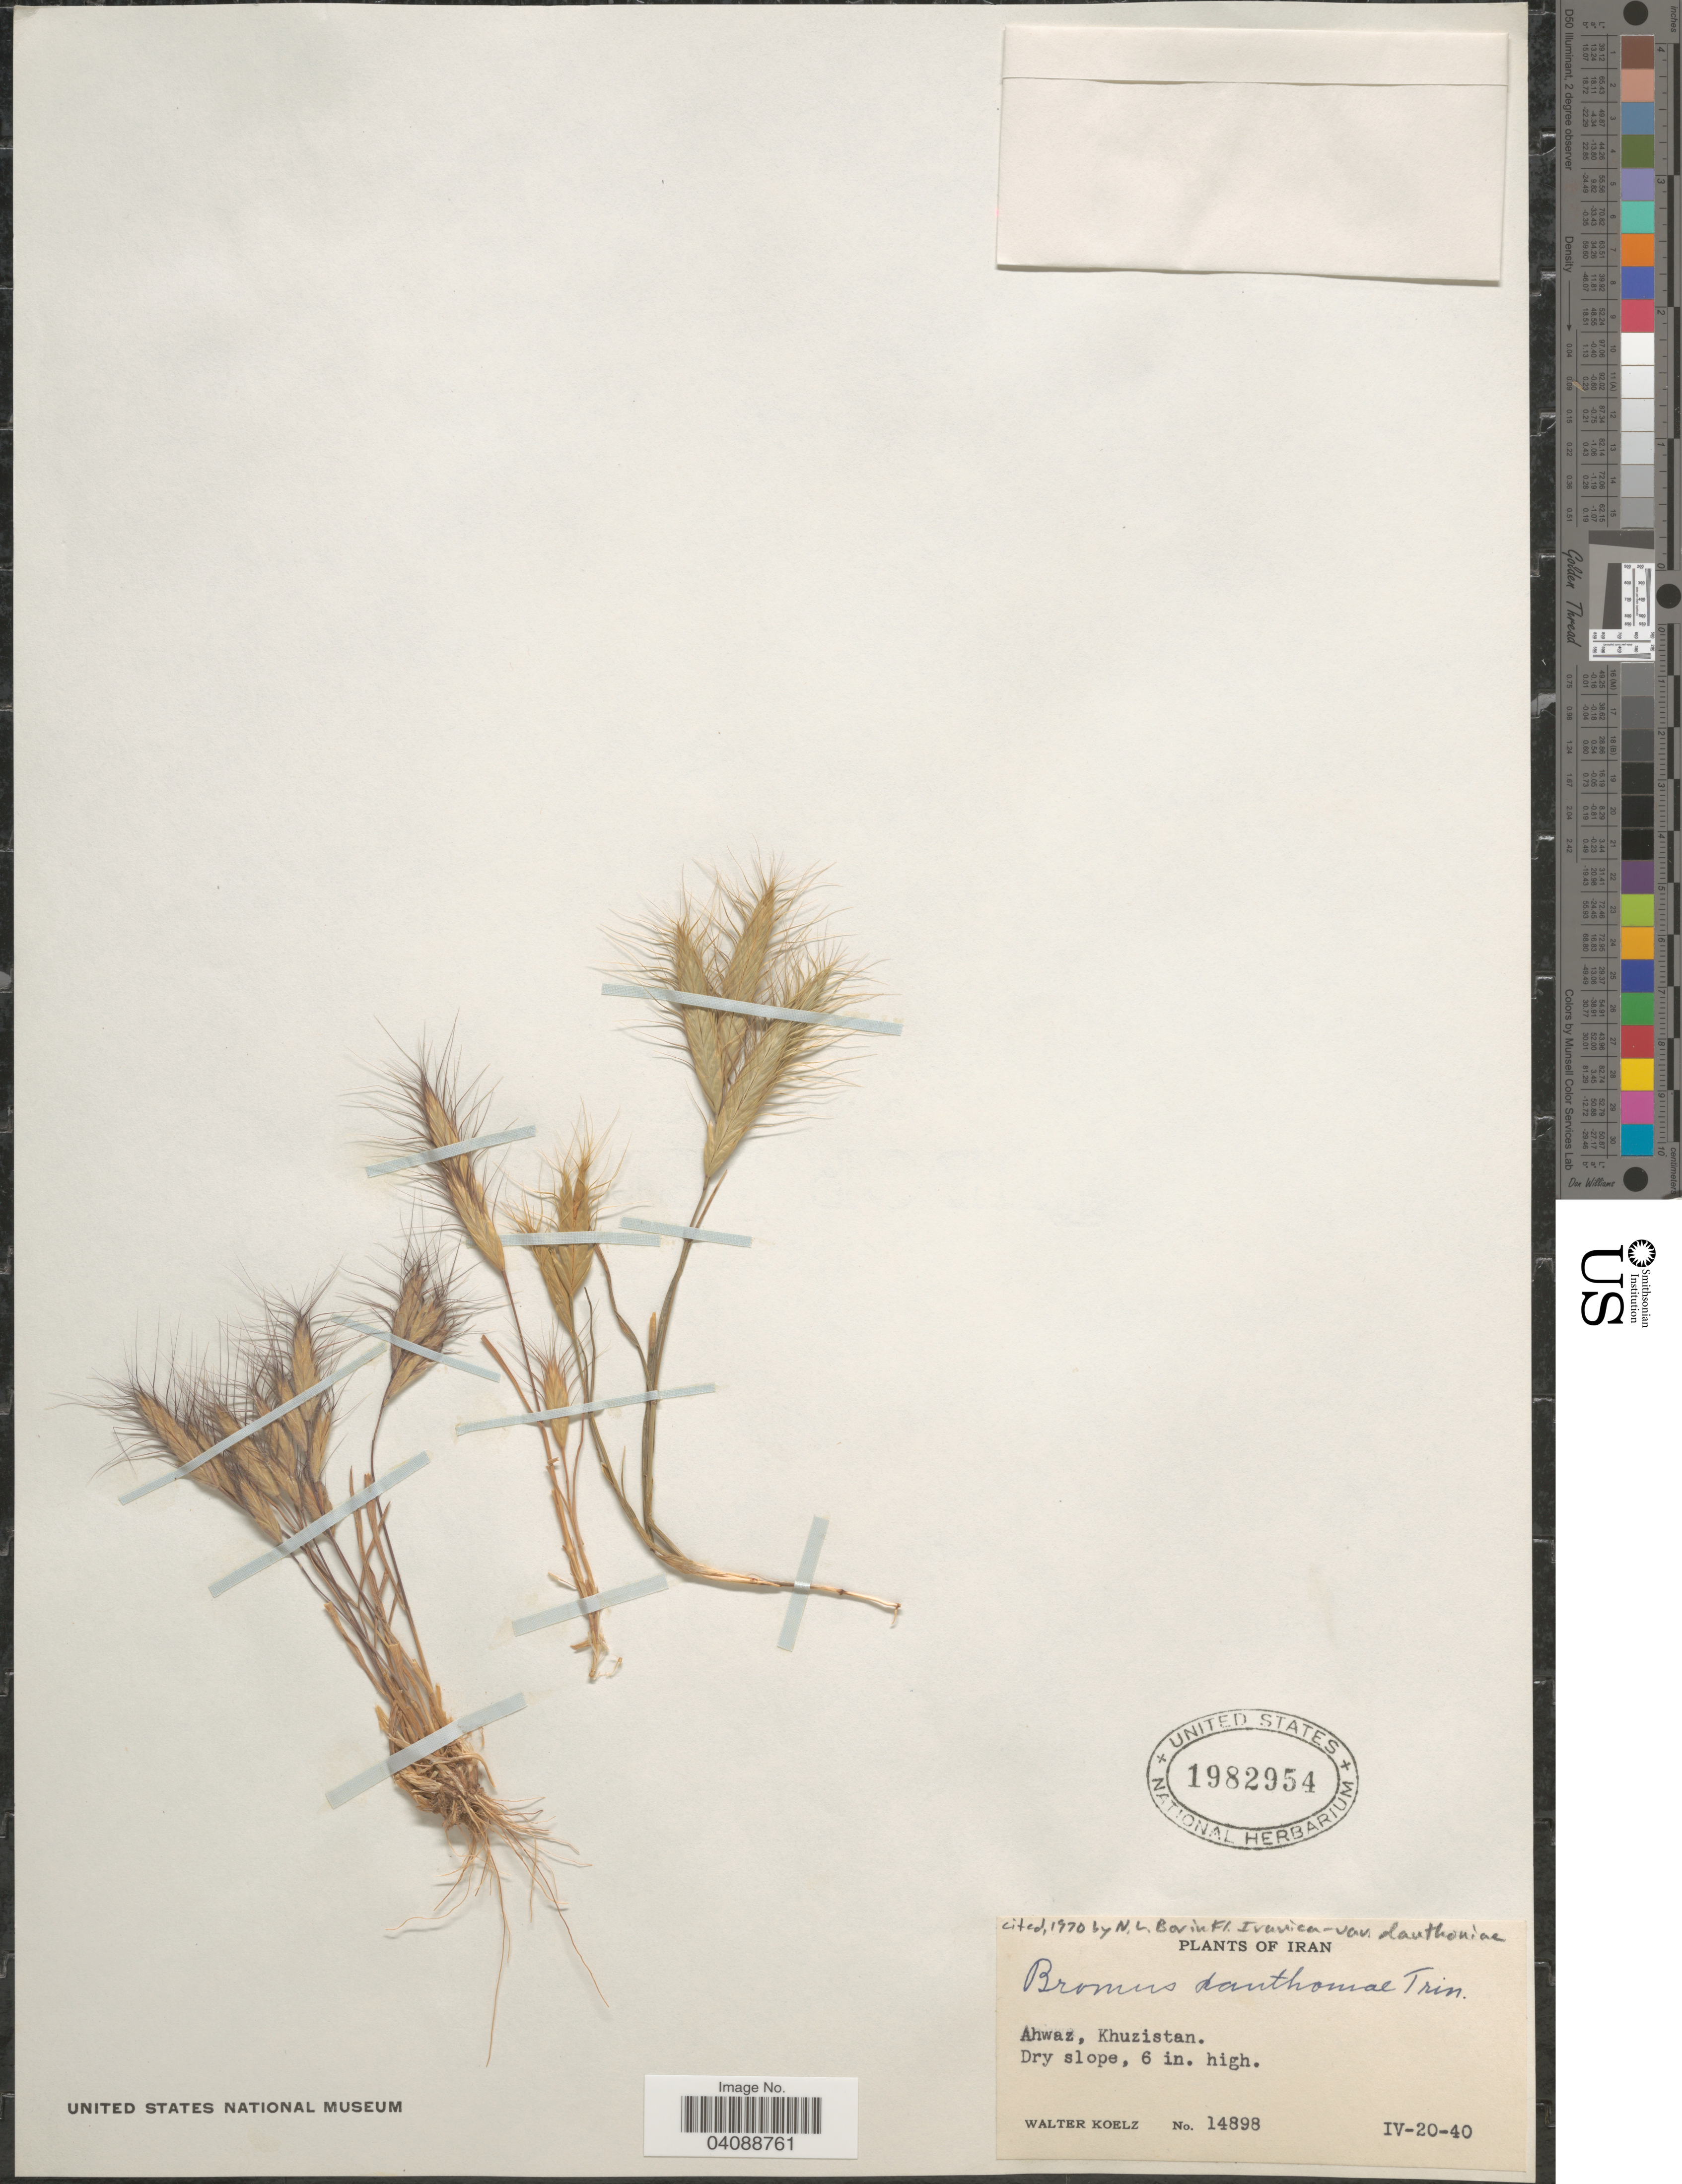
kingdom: Plantae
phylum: Tracheophyta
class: Liliopsida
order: Poales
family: Poaceae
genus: Bromus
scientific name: Bromus danthoniae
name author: Trin. ex C.A. Mey.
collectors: W. N. Koelz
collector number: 14898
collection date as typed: Transcribed d/m/y: 20/4/40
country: Iran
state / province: Khuzestan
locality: Ahwaz, Khuzistan.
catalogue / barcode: US 1982954